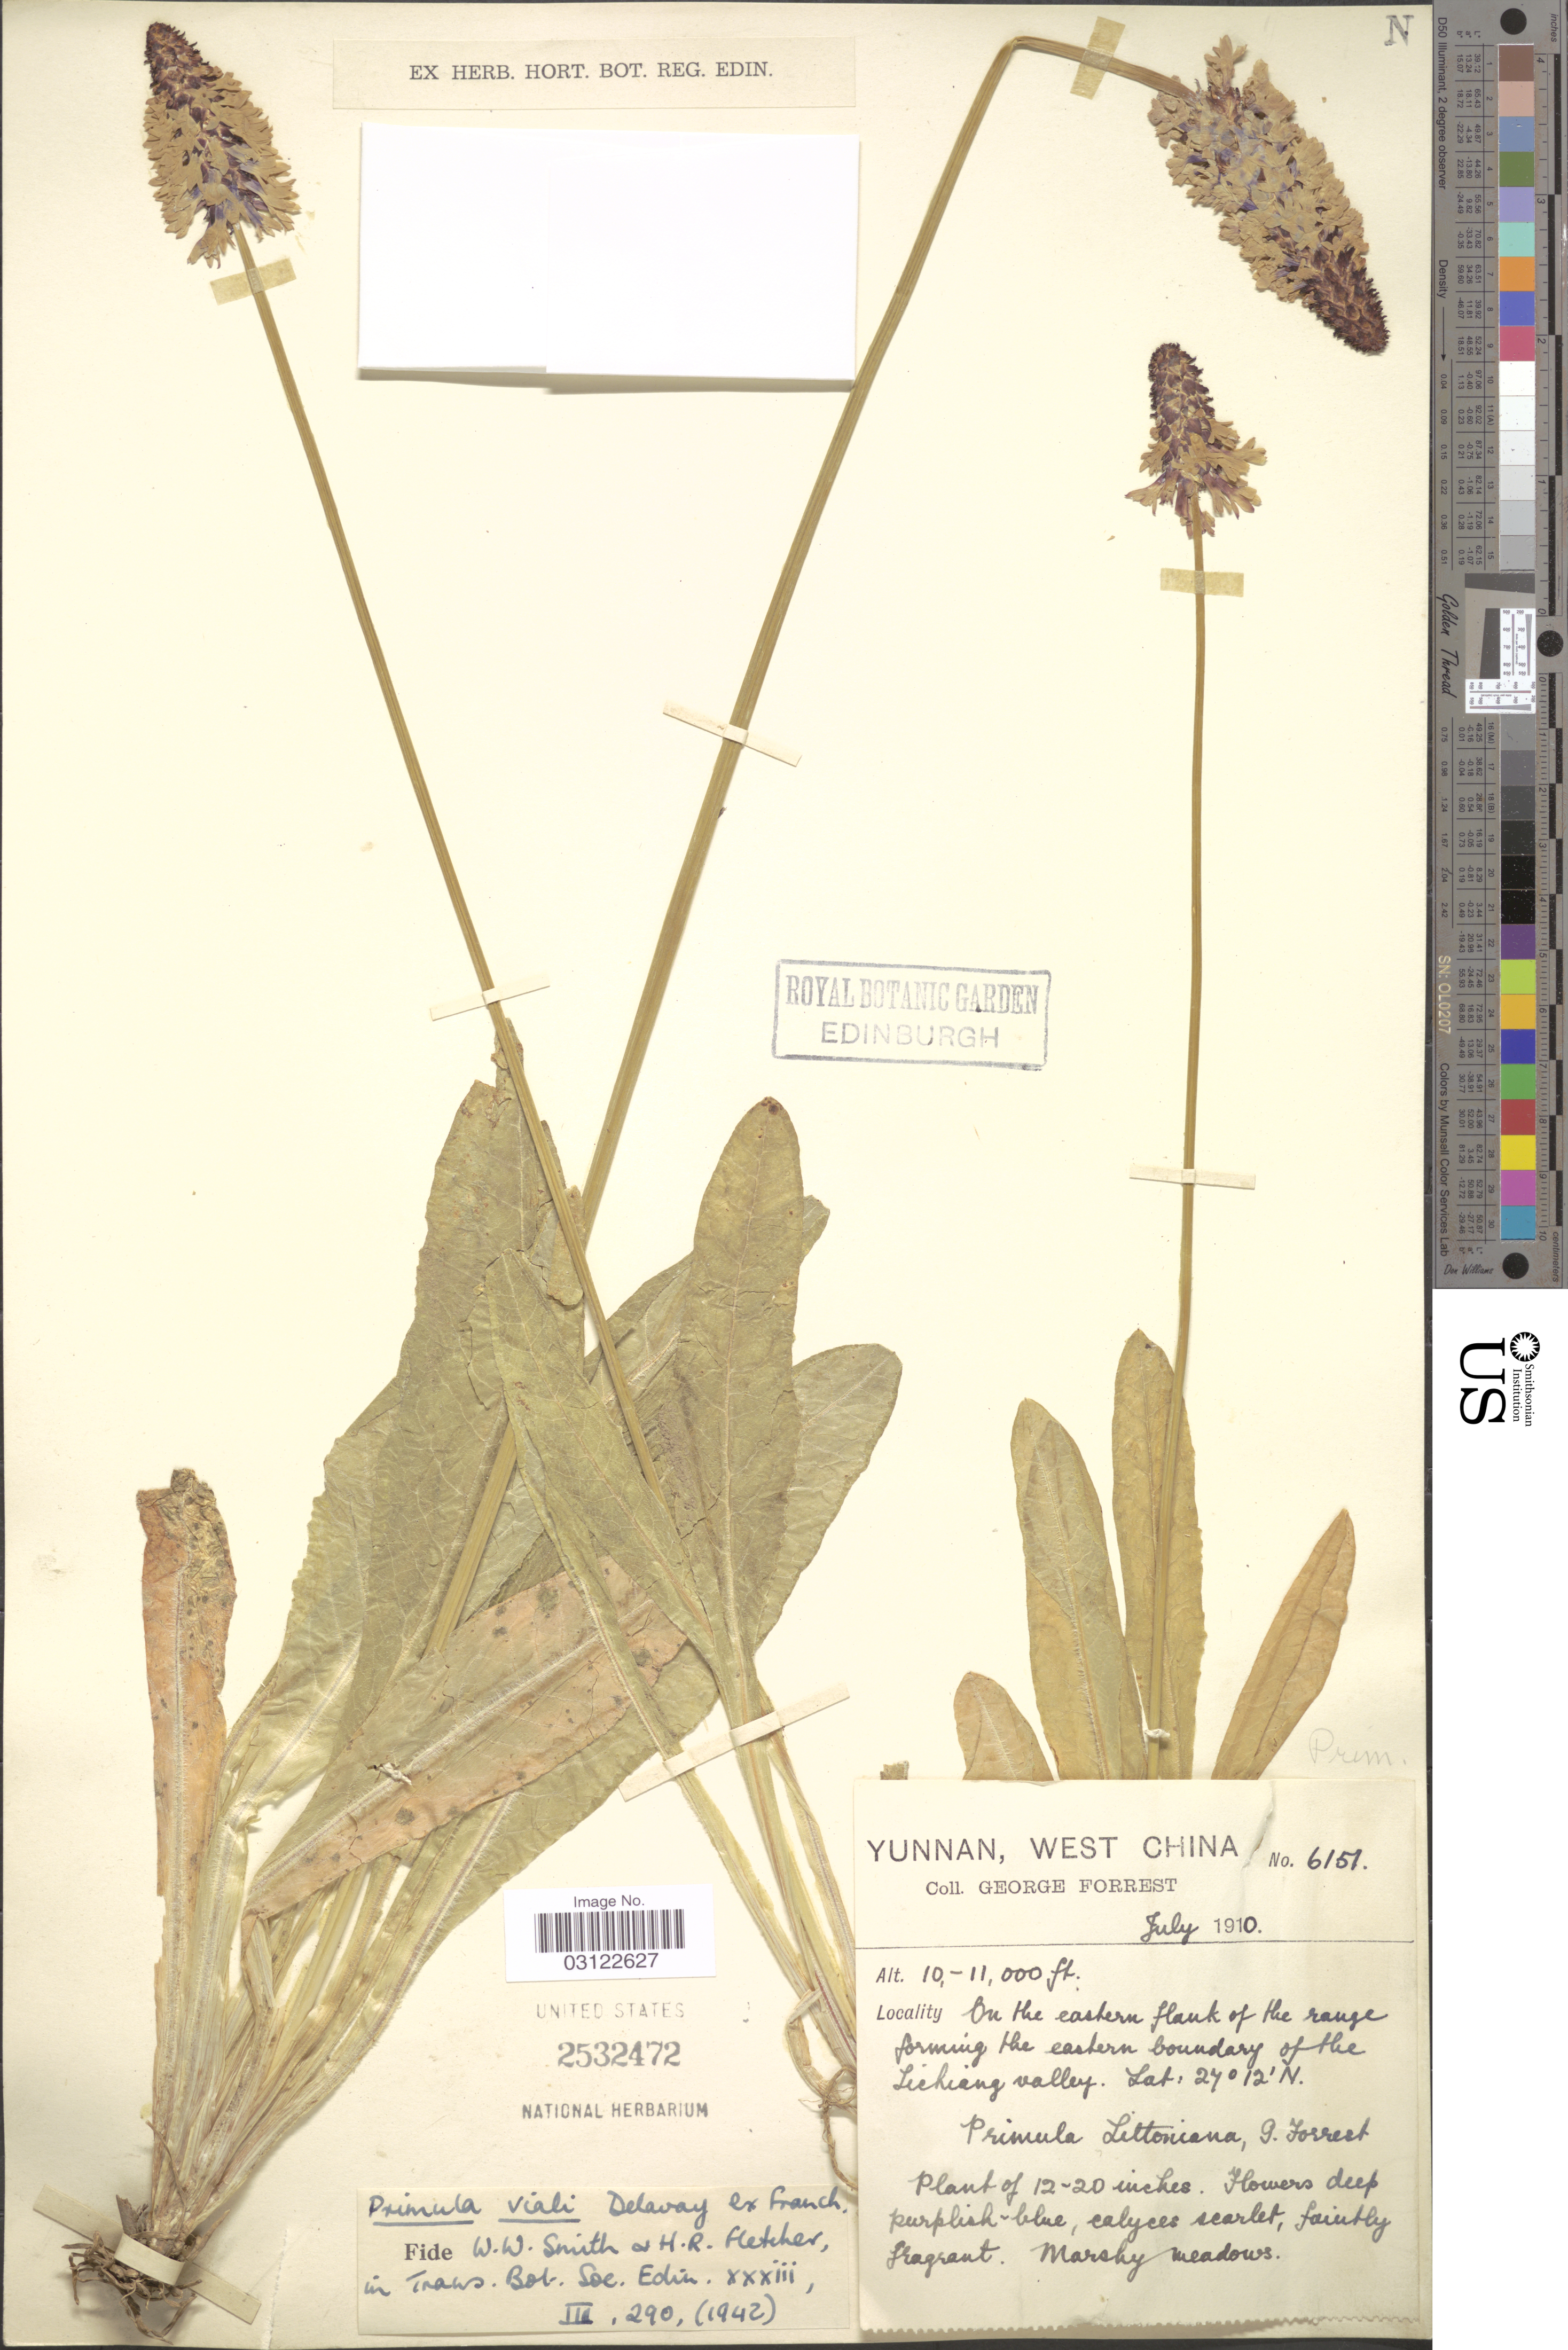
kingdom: Plantae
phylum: Tracheophyta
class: Magnoliopsida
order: Ericales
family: Primulaceae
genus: Primula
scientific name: Primula vialii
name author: Delavay ex Franch.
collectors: G. Forrest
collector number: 6151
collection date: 1910-07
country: China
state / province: Yunnan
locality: West China. On the eastern flank of the range forming the eastern boundary of the Lichiang valley.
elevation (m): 3048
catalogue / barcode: US 2532472